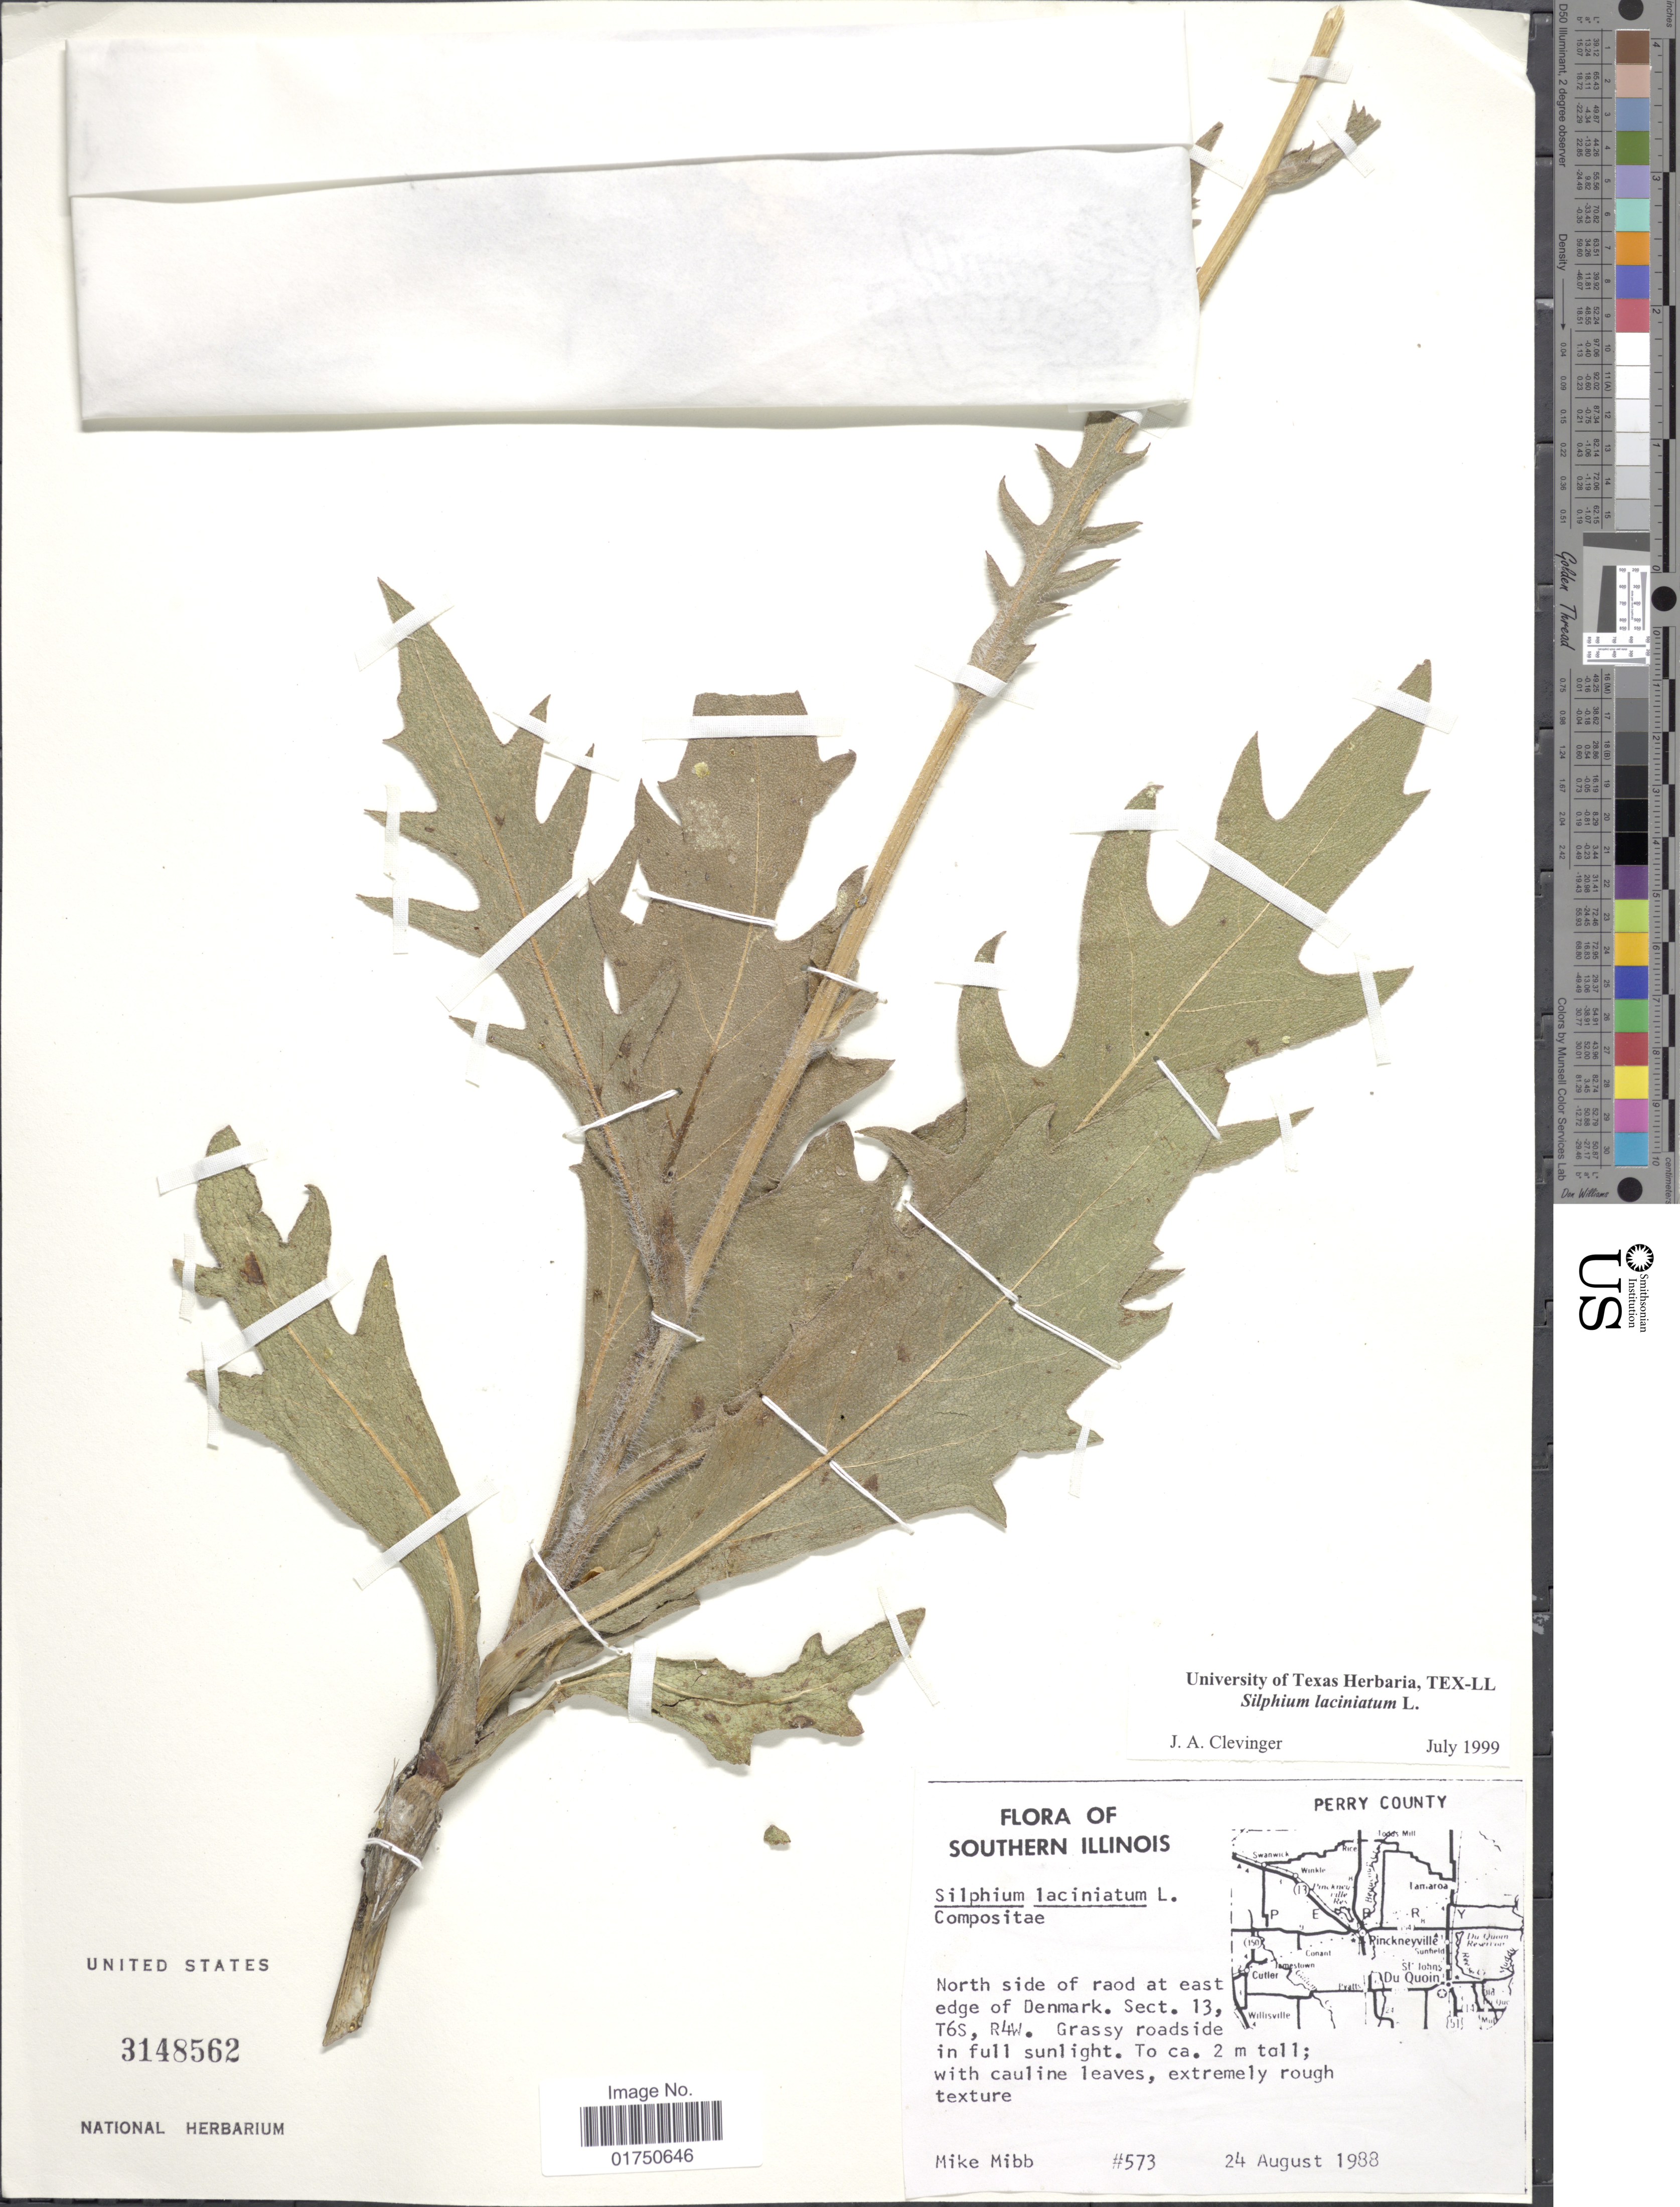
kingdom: Plantae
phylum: Tracheophyta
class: Magnoliopsida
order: Asterales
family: Asteraceae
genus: Silphium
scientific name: Silphium laciniatum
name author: L.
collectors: M. Mibb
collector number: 573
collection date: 1988-08-24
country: United States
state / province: Illinois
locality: Southern Illinois. North side of road at east edge of Denmark. Sect. 13, T6S, R4W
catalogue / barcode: US 3148562